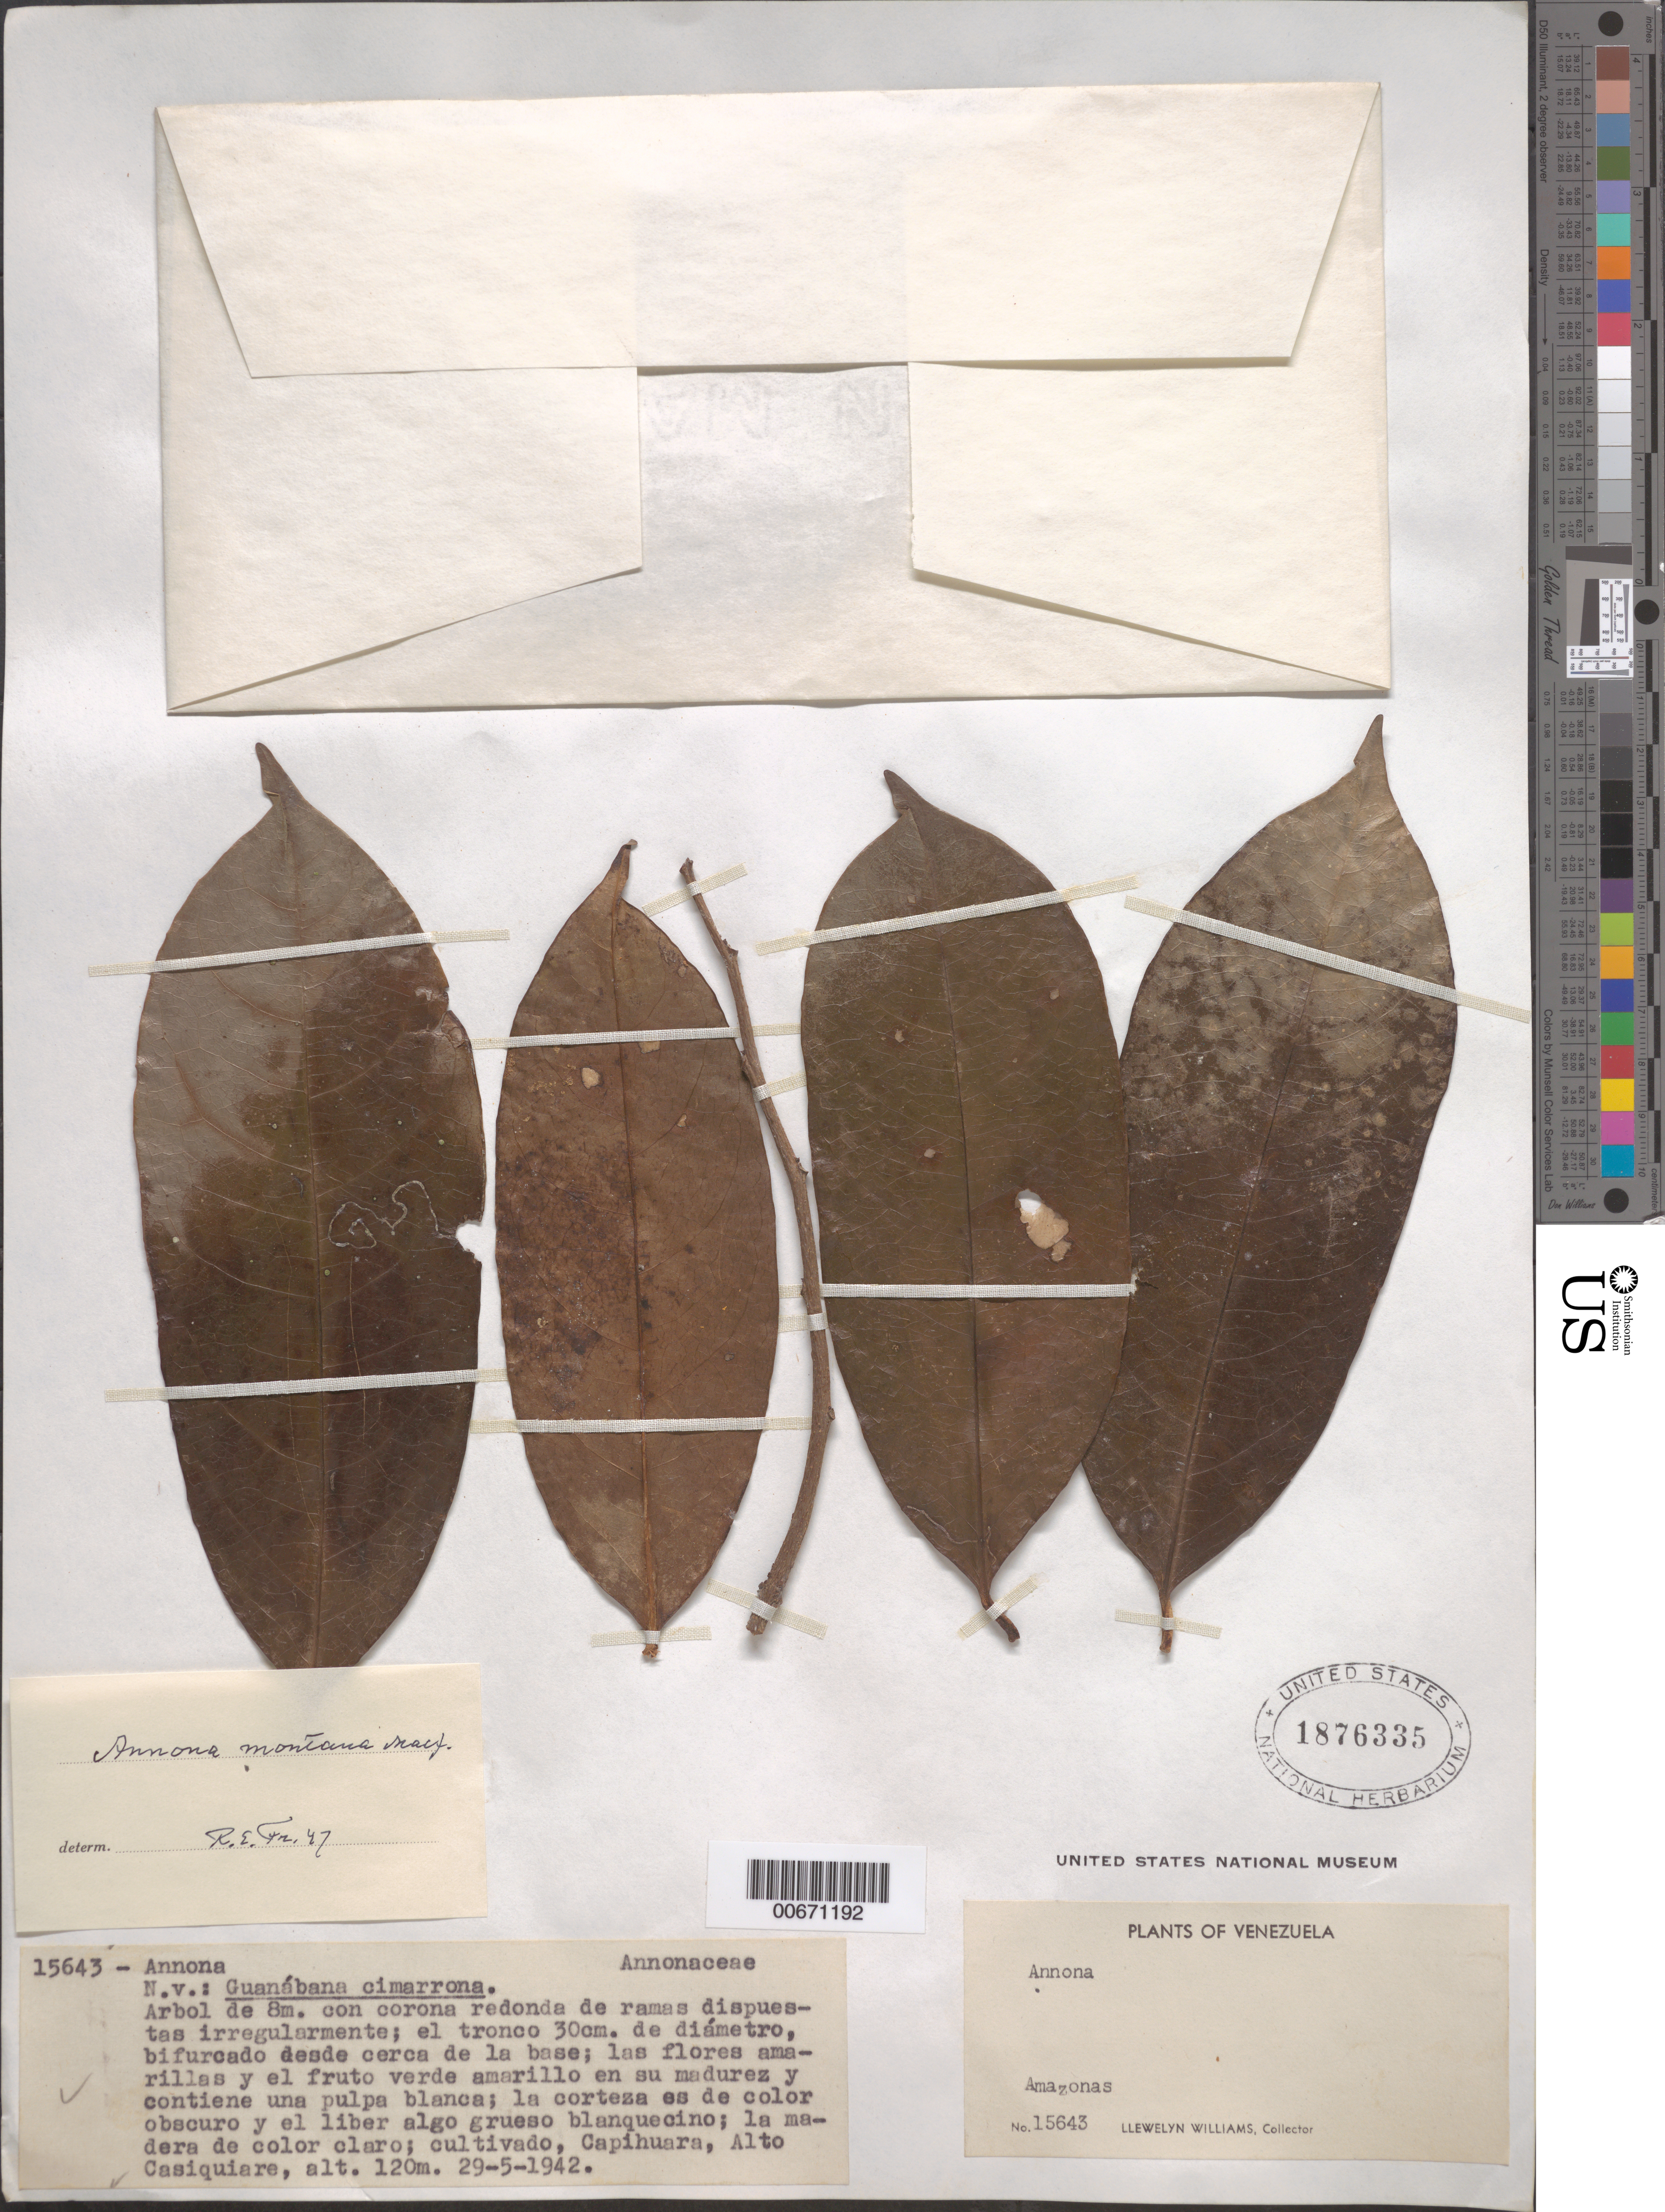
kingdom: Plantae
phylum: Tracheophyta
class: Magnoliopsida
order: Magnoliales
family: Annonaceae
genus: Annona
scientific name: Annona montana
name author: Macfad.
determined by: Fries, R. E.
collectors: Ll. Williams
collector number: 15643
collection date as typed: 29-May-42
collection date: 1942-05-29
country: Venezuela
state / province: Amazonas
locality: Capihuara, Alto Casiquiare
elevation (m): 120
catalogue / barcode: US 1876335